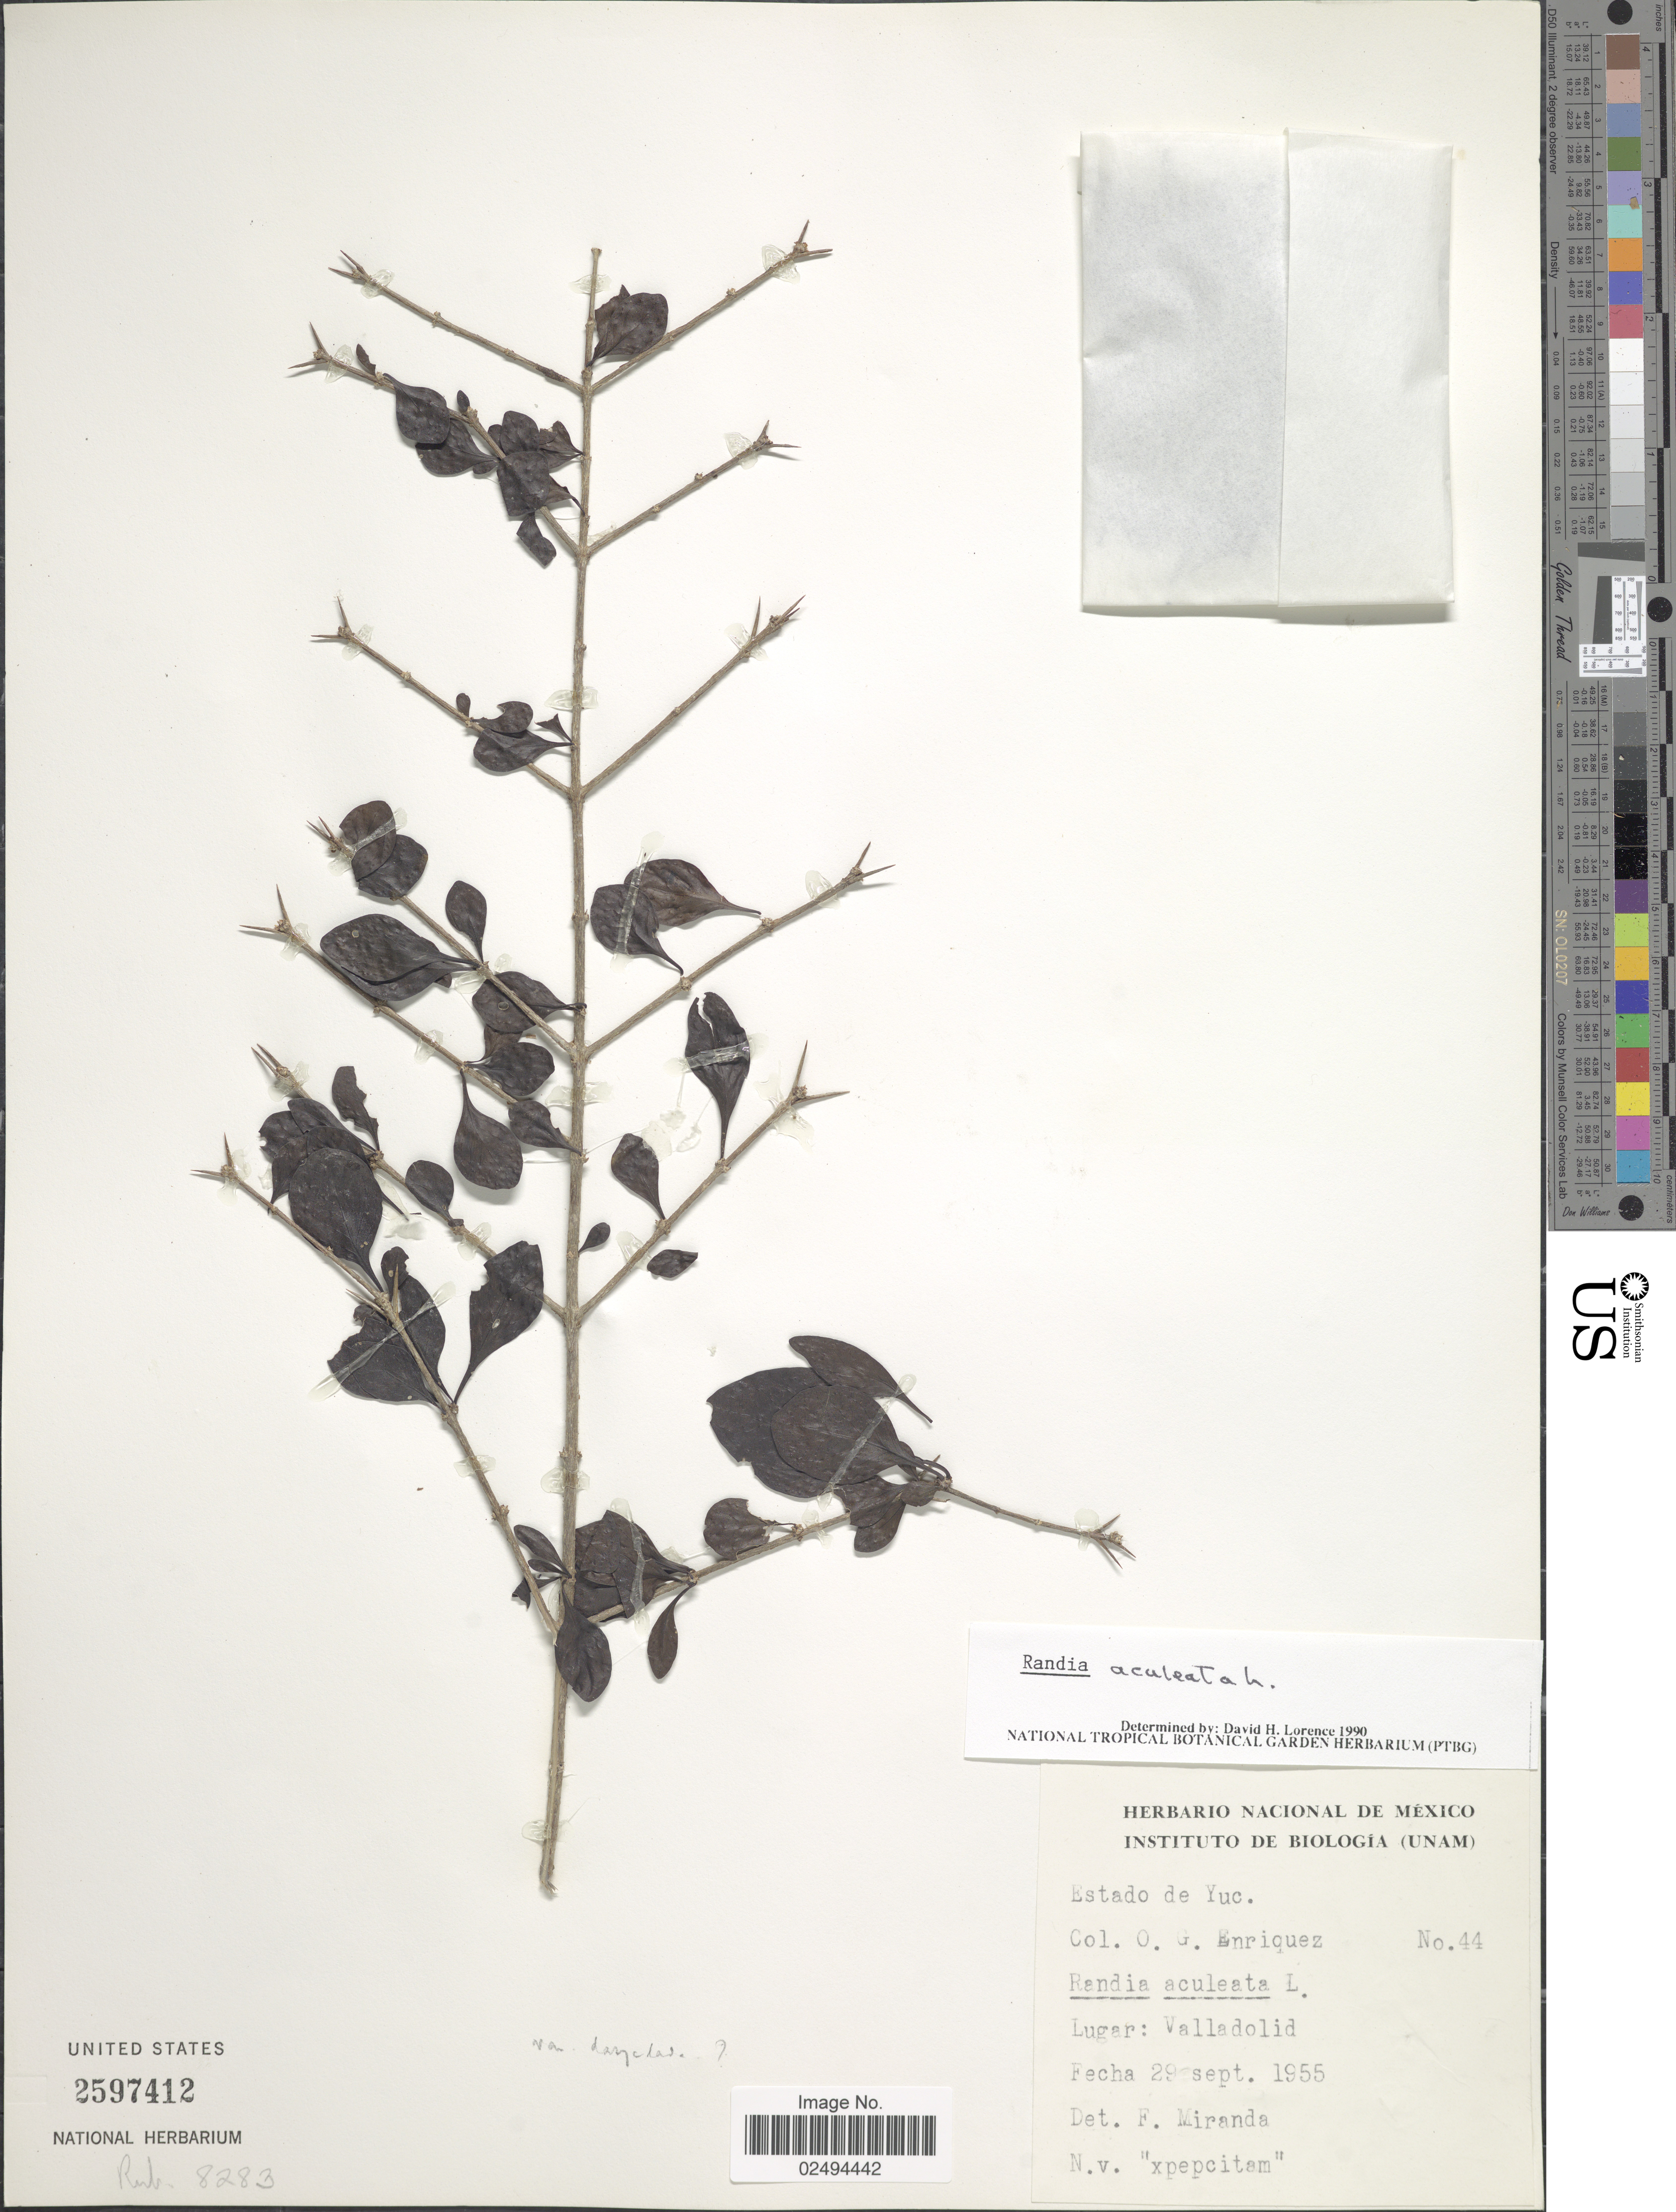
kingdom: Plantae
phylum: Tracheophyta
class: Magnoliopsida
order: Gentianales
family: Rubiaceae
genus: Randia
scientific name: Randia aculeata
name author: L.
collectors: O. Enriquez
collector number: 44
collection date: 1955-09-29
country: Mexico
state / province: Yucatán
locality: Estado de Yuc. Valladolid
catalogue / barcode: US 2597412